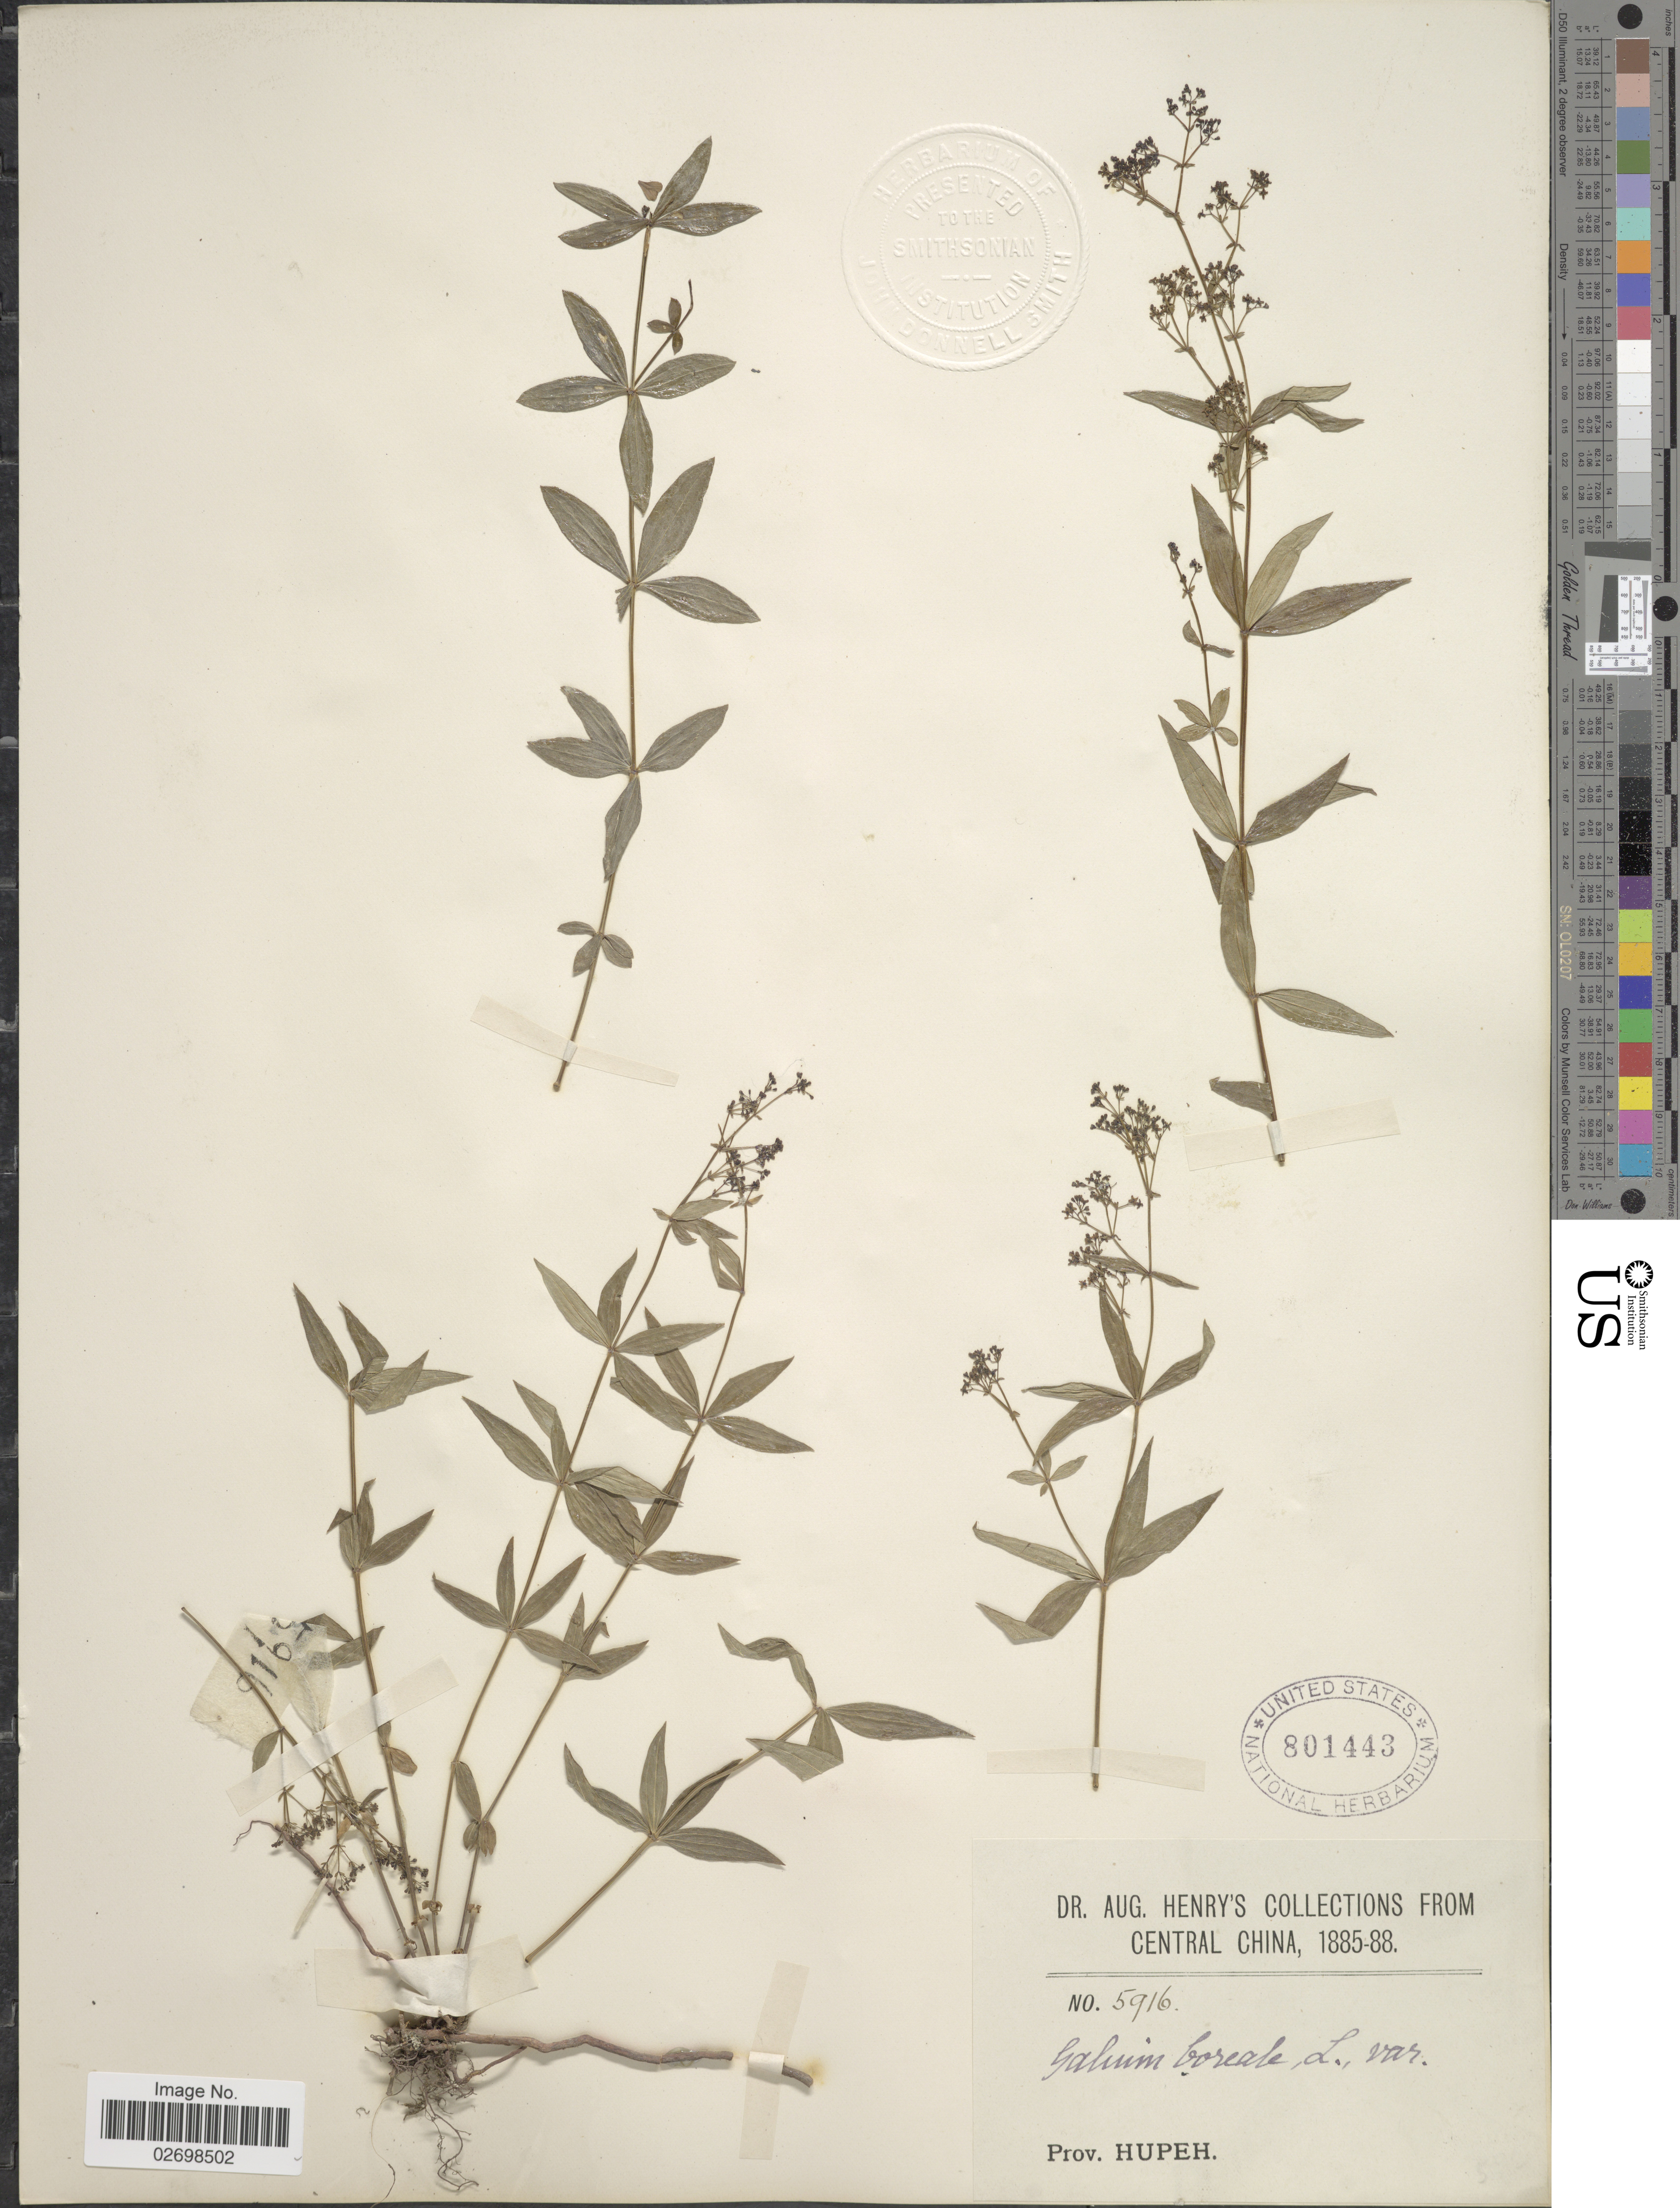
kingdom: Plantae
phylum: Tracheophyta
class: Magnoliopsida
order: Gentianales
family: Rubiaceae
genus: Galium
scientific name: Galium boreale L.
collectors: A. Henry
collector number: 5916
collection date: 1885/1888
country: China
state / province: Hubei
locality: Central China, Prov. Hupeh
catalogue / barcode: US 801443